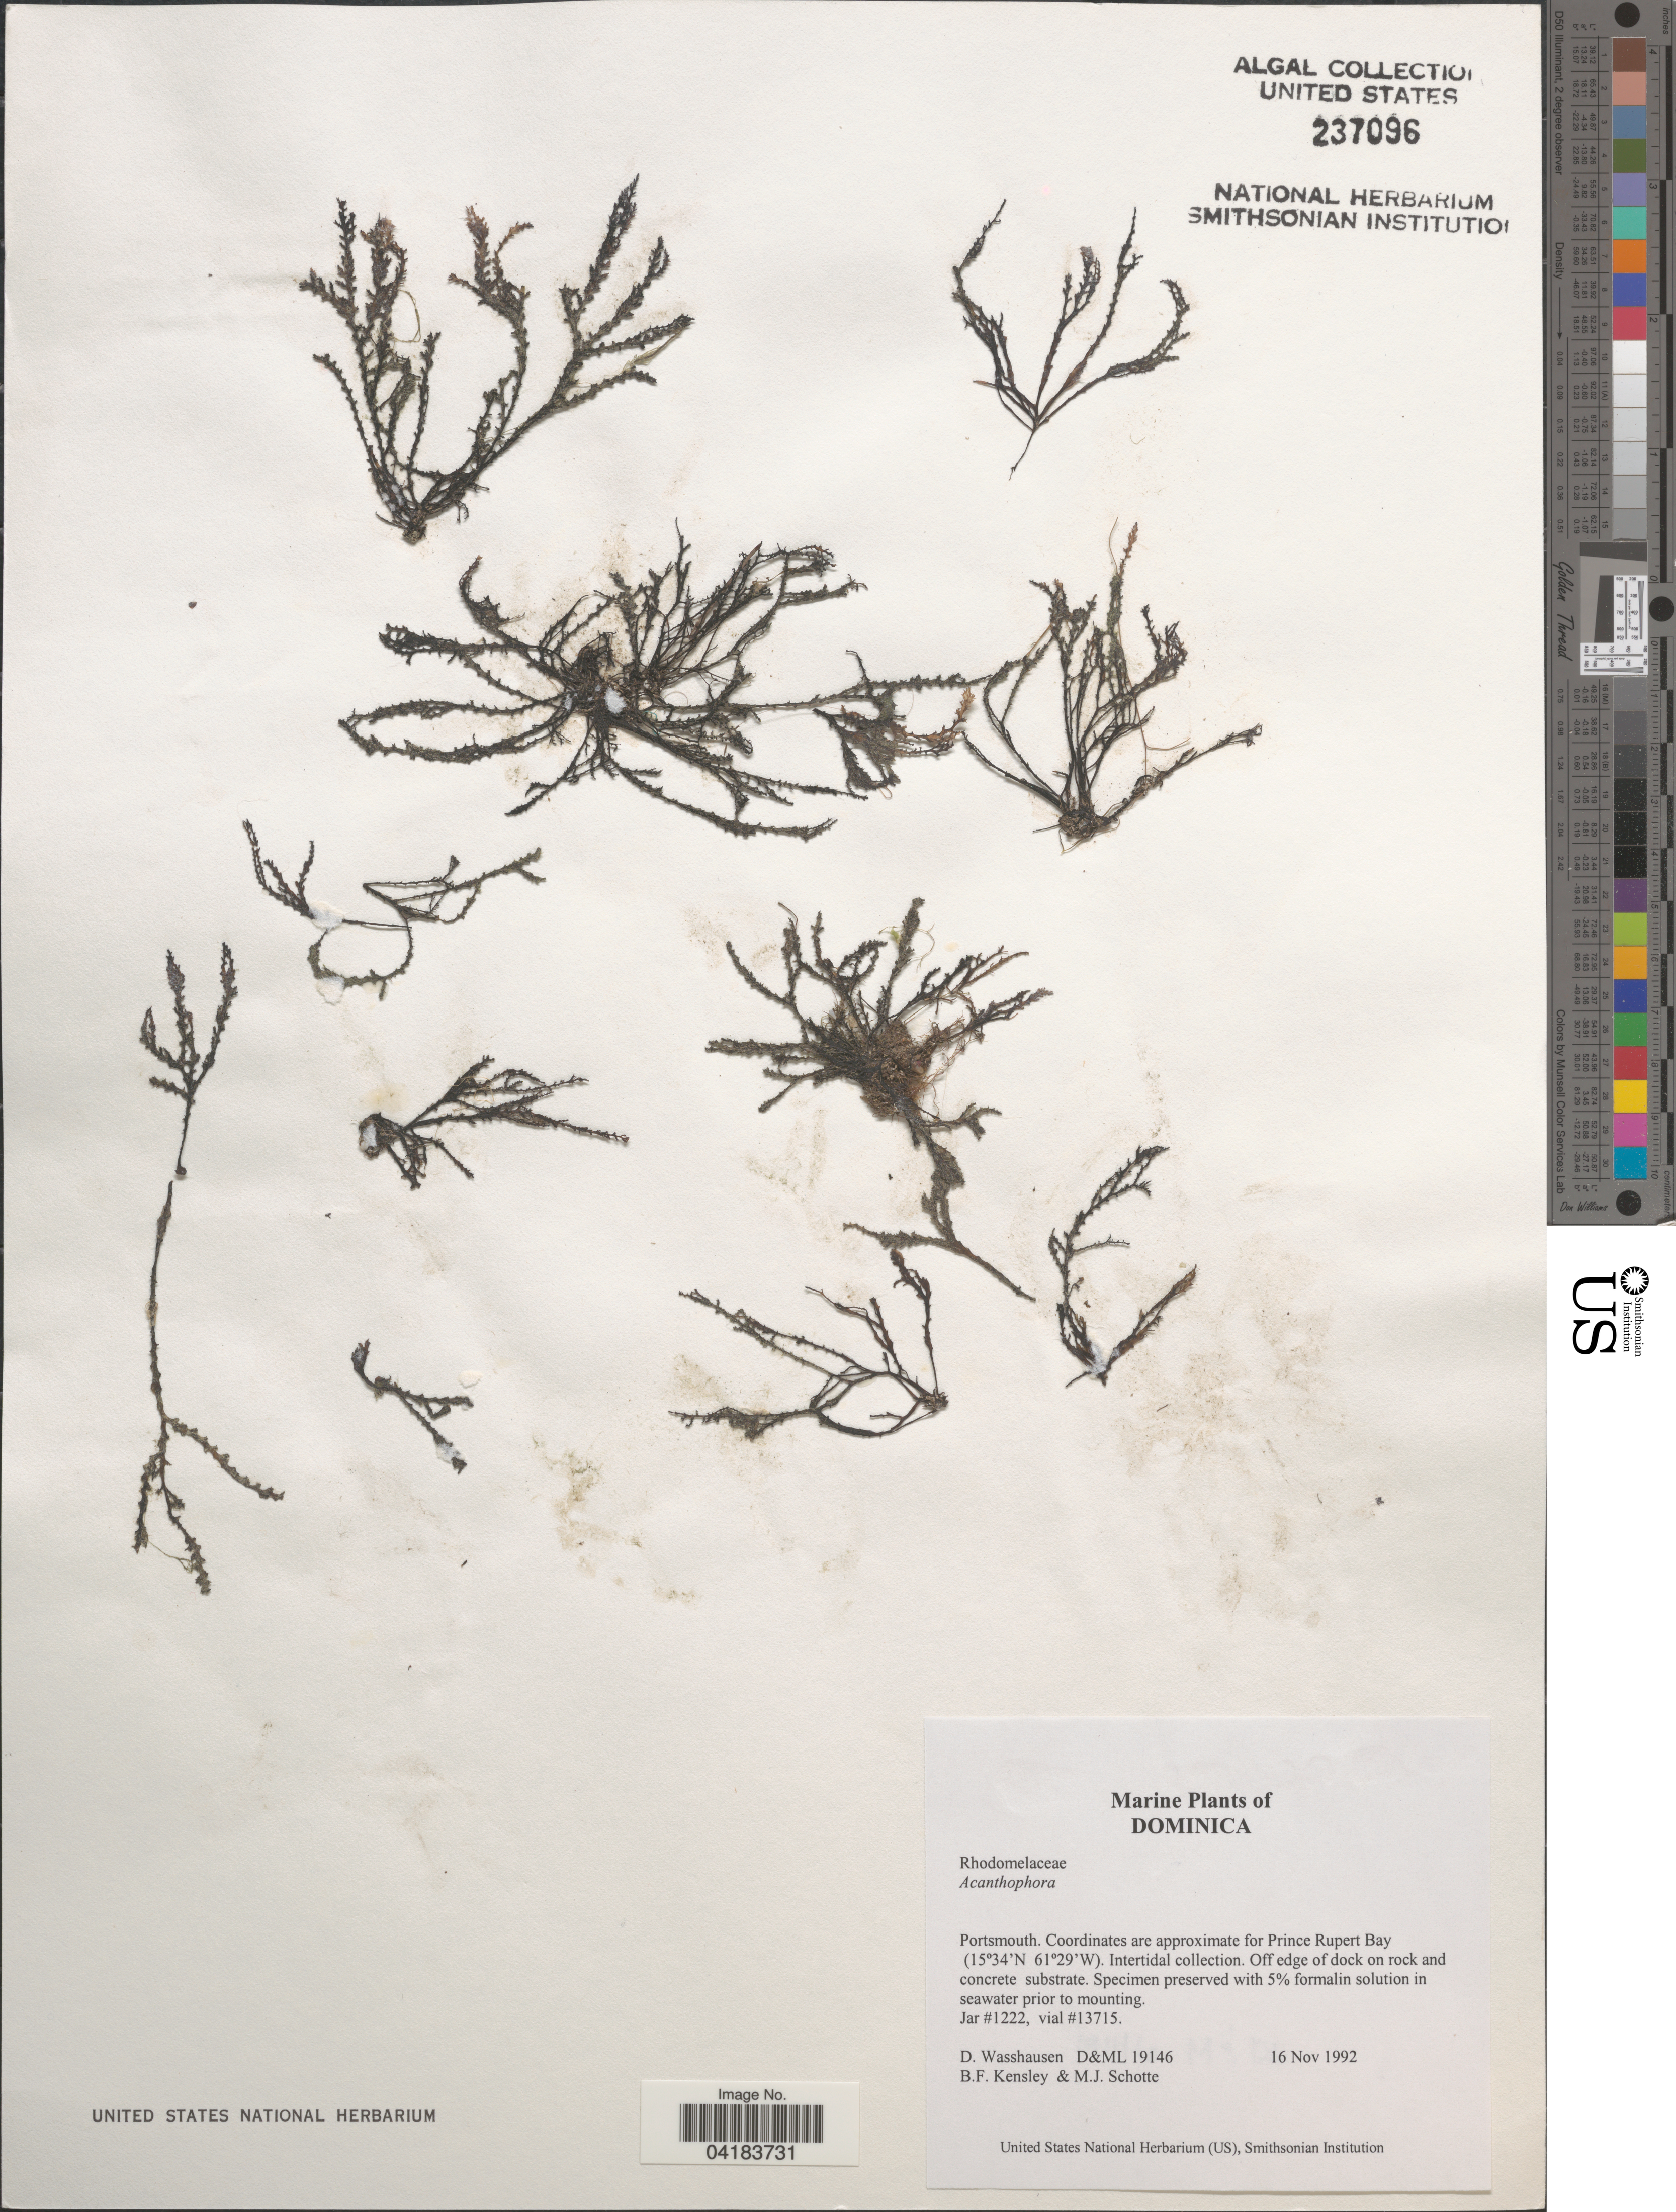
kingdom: Plantae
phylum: Rhodophyta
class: Florideophyceae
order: Ceramiales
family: Rhodomelaceae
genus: Acanthophora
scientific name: Acanthophora sp.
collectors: D. C. Wasshausen, B. Kensley & M. Schotte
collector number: D&ML19146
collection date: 1992-11-16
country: Dominica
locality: Portsmouth. Coordinates are approximate for Prince Rupert Bay.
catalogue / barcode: US 237096